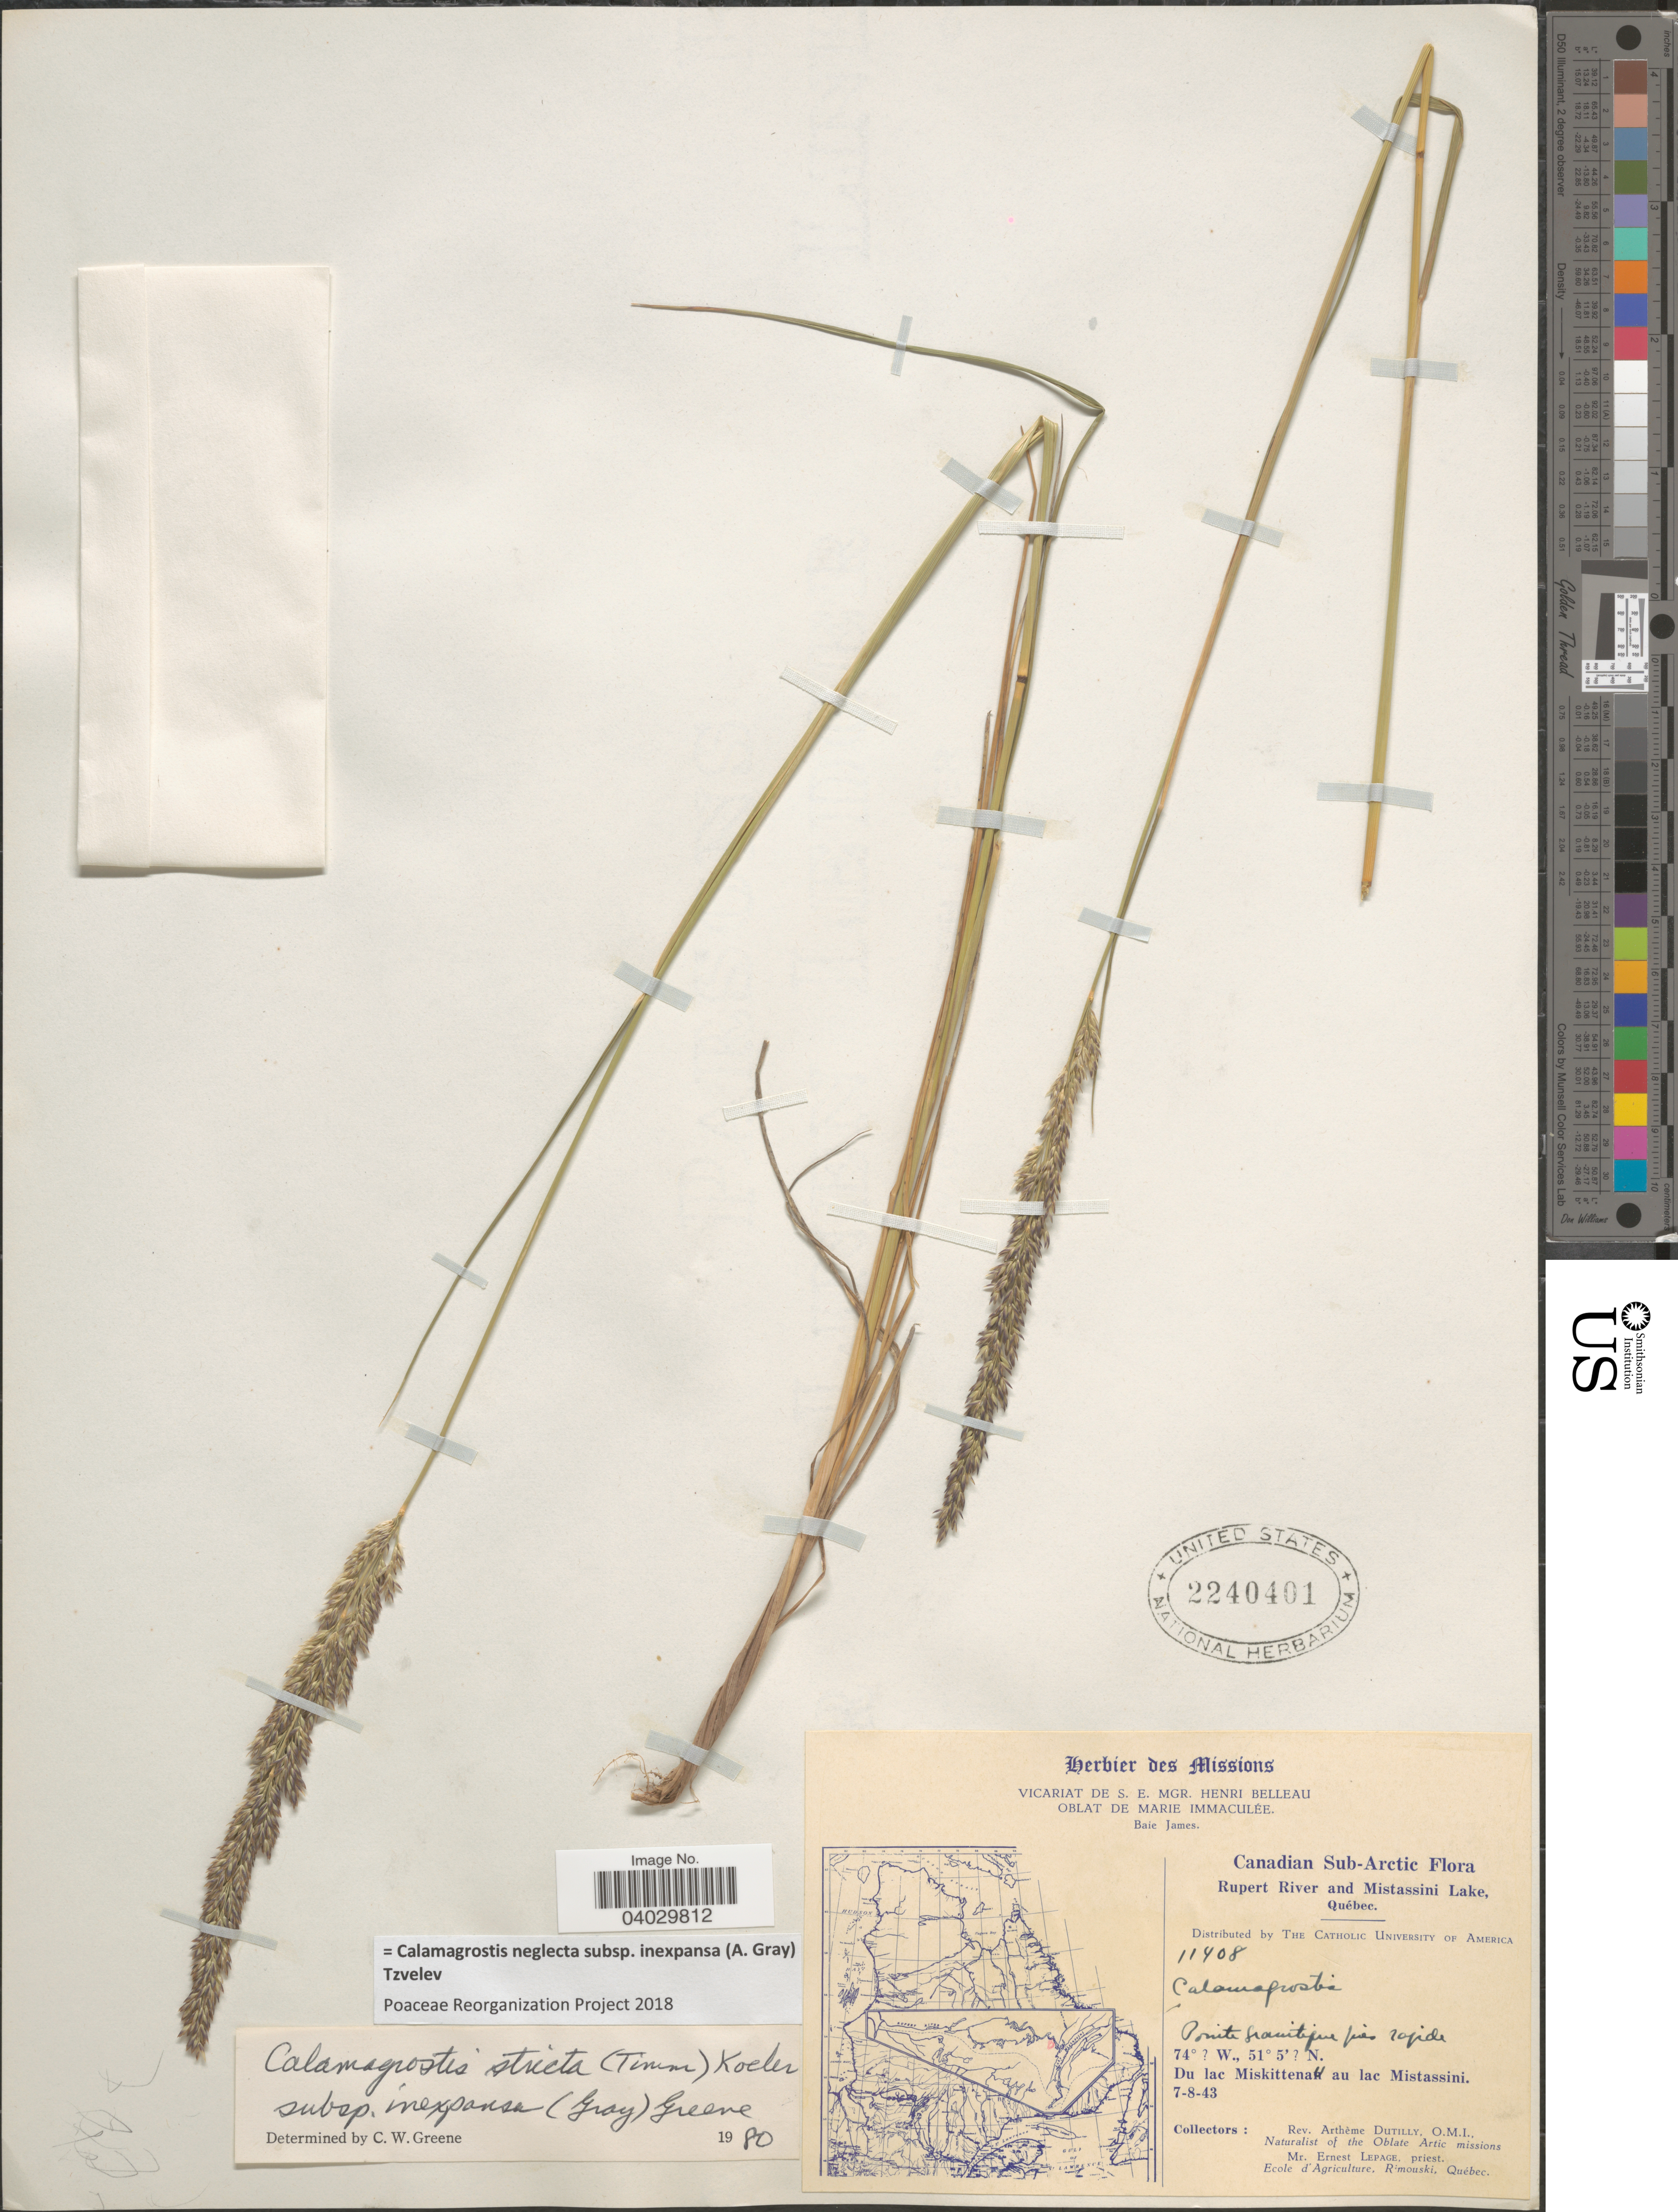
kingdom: Plantae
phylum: Tracheophyta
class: Liliopsida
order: Poales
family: Poaceae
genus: Calamagrostis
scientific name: Calamagrostis neglecta subsp. inexpansa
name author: (A. Gray) Tzvelev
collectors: A. Dutilly & E. Lepage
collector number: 11408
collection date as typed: Transcribed d/m/y: 7/8/43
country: Canada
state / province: Quebec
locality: Canadian Sub-Arctic. Rupert River and Mistassini Lake. Du lac Miskittenau au lac Mistassini.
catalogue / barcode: US 2240401